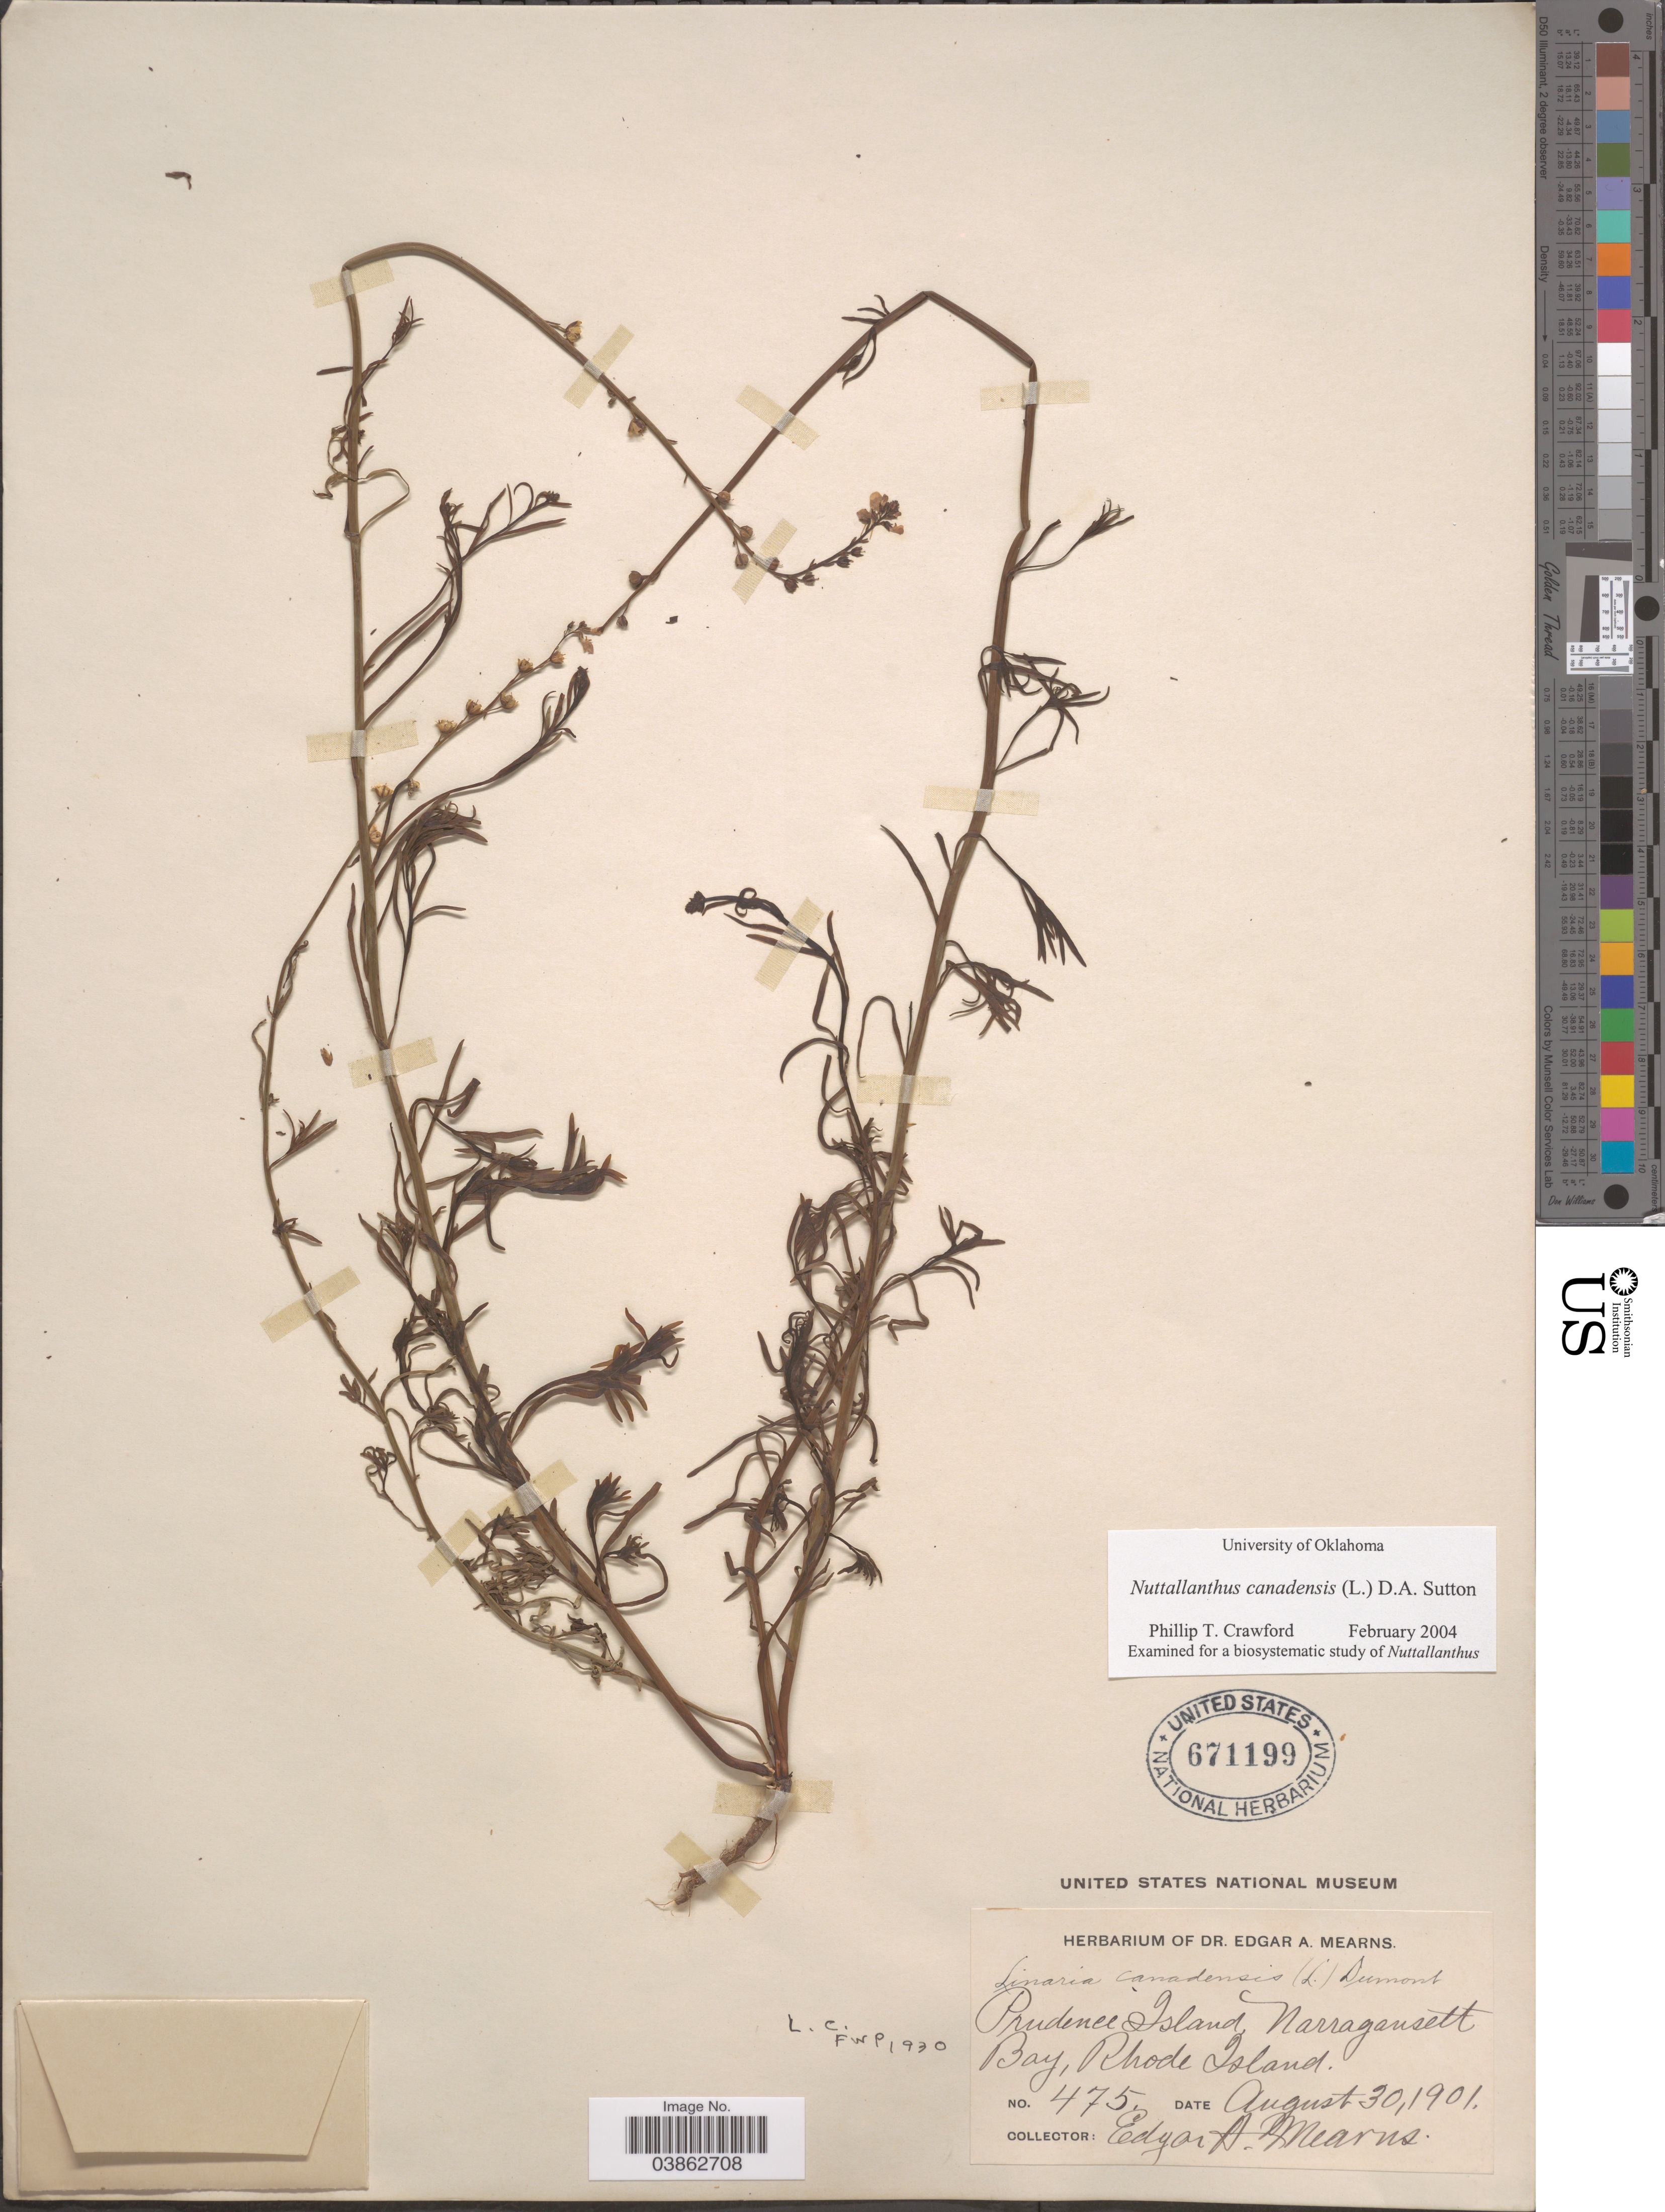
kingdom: Plantae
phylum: Tracheophyta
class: Magnoliopsida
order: Lamiales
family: Plantaginaceae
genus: Linaria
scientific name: Linaria canadensis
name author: (L.) Dum. Cours.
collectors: E. A. Mearns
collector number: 475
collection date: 1901-08-30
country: United States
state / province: Rhode Island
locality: Prudence Island, Narragausett Bay.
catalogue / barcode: US 671199